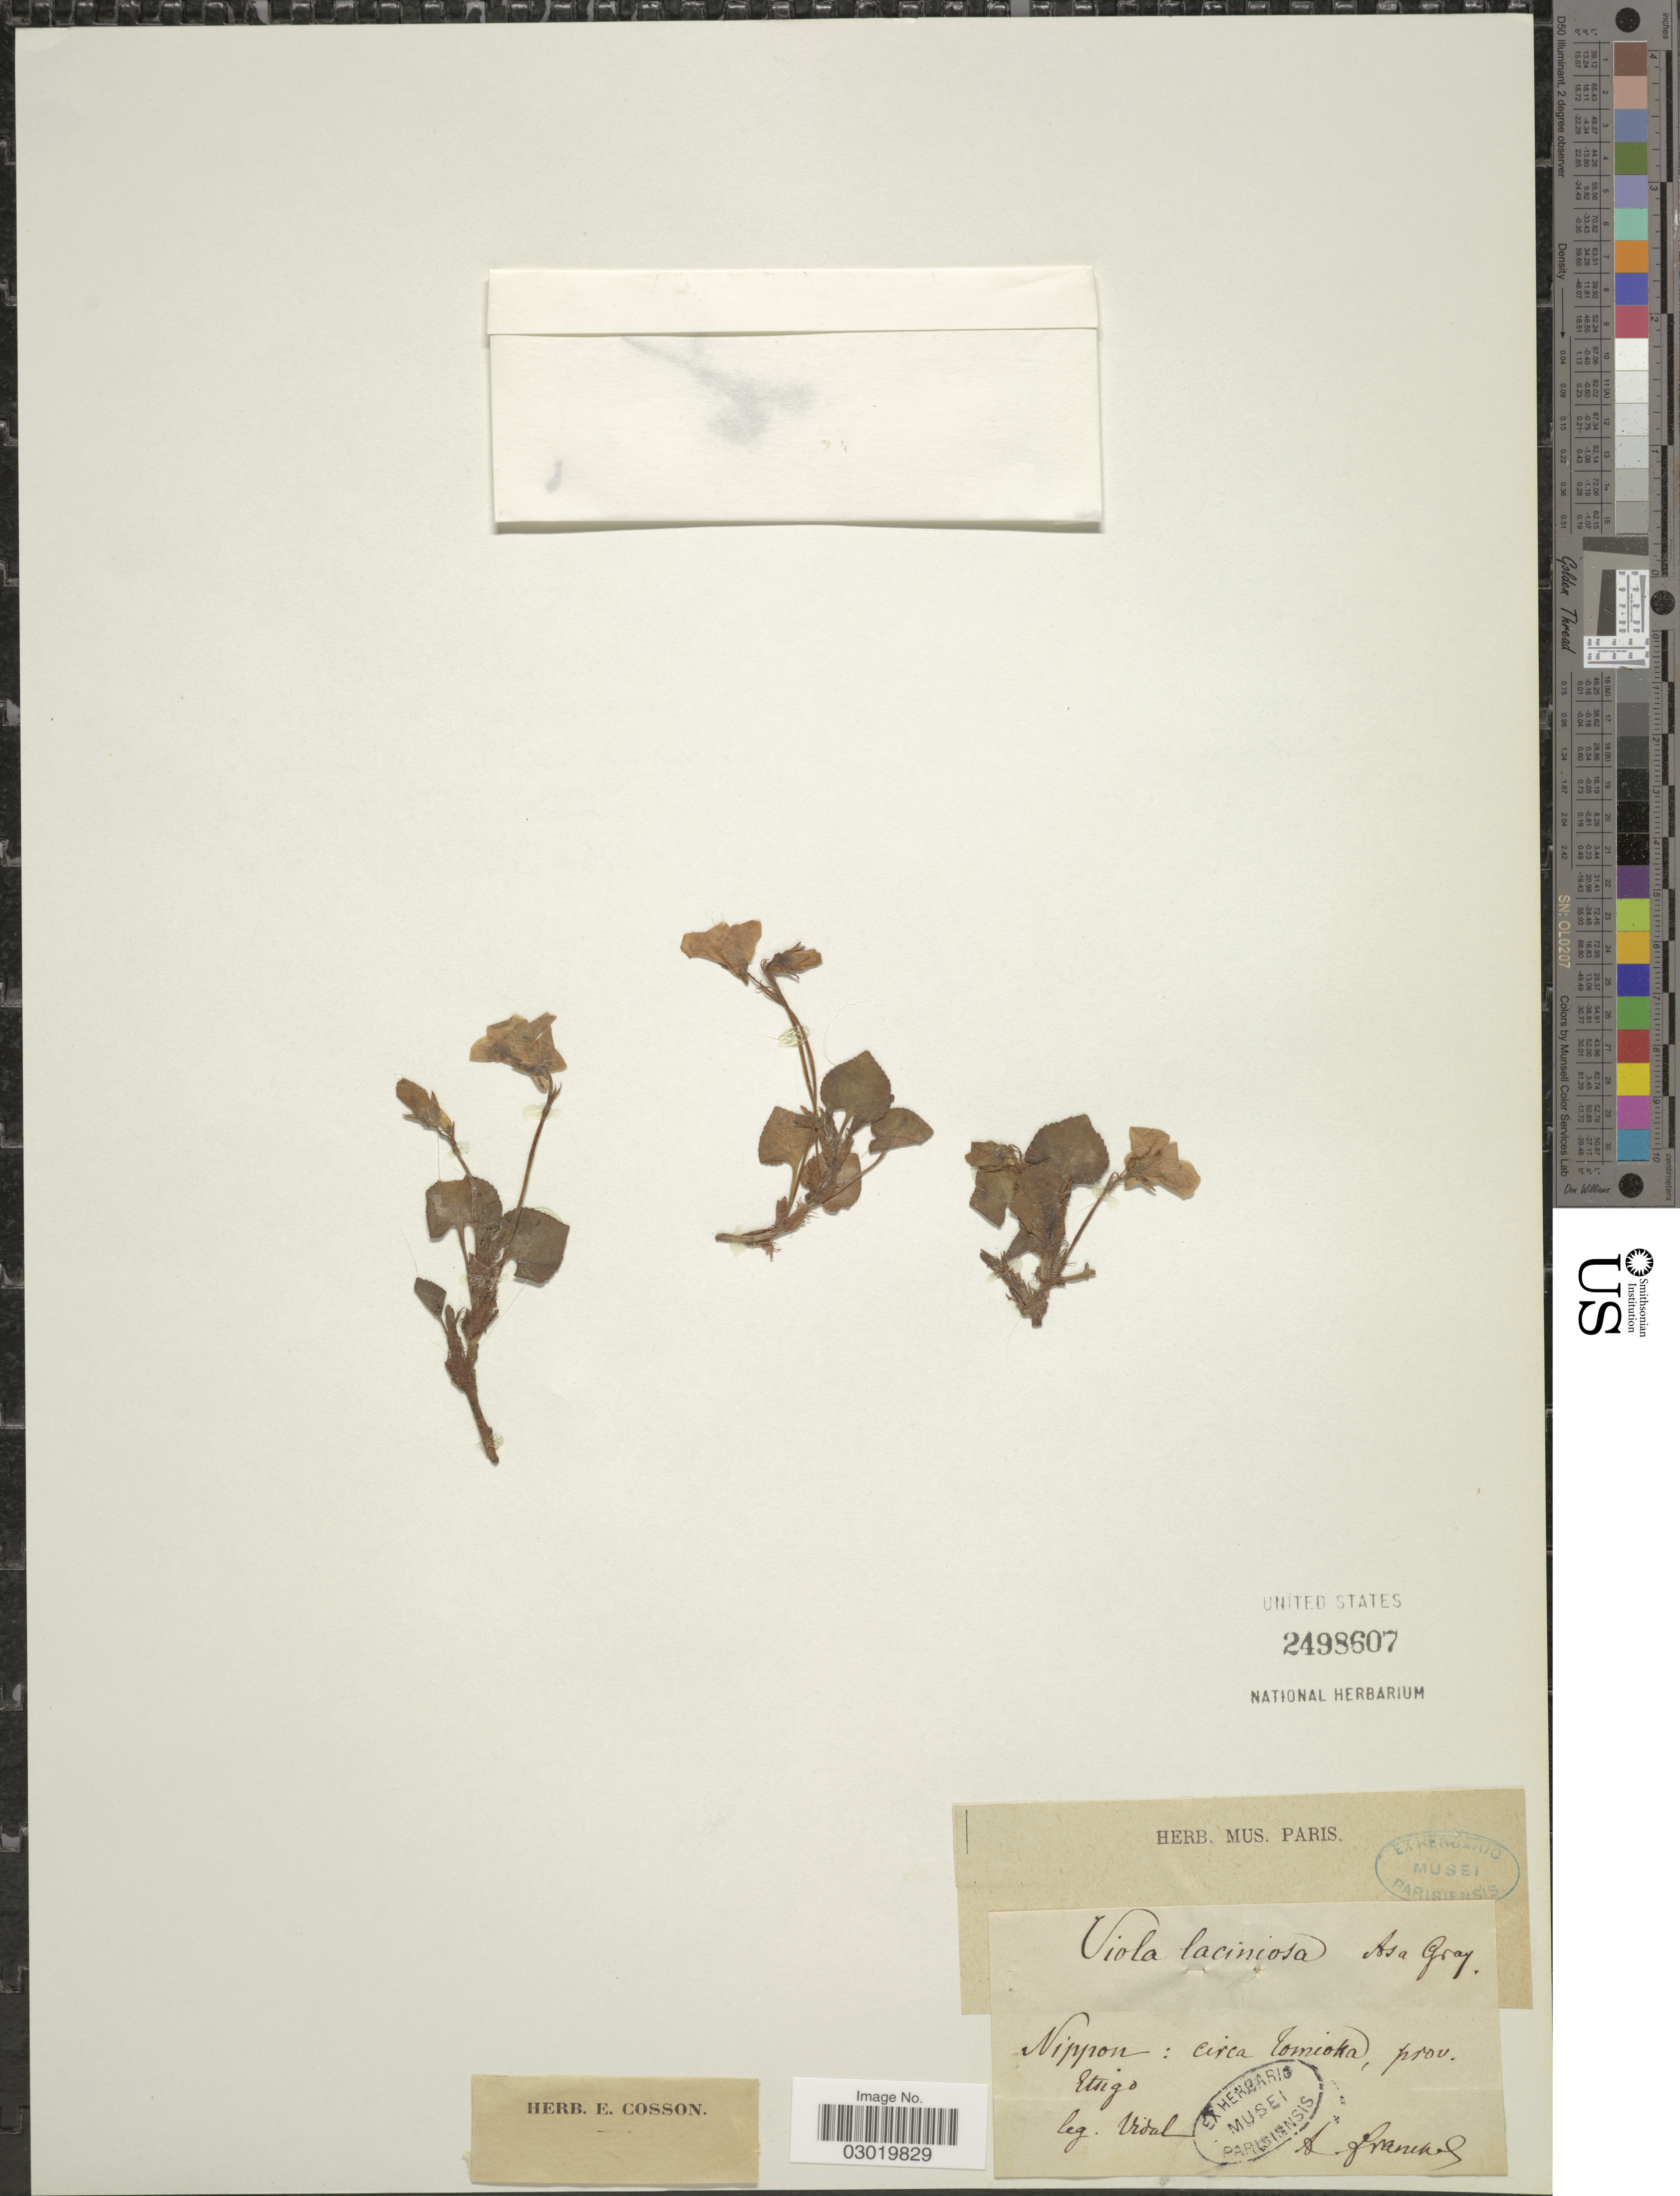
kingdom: Plantae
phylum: Tracheophyta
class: Magnoliopsida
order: Malpighiales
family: Violaceae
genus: Viola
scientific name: Viola laciniosa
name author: A. Gray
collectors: A. Franehet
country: Japan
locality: Nippon: circa Tomioka, prov. Etsigo.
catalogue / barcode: US 2498607